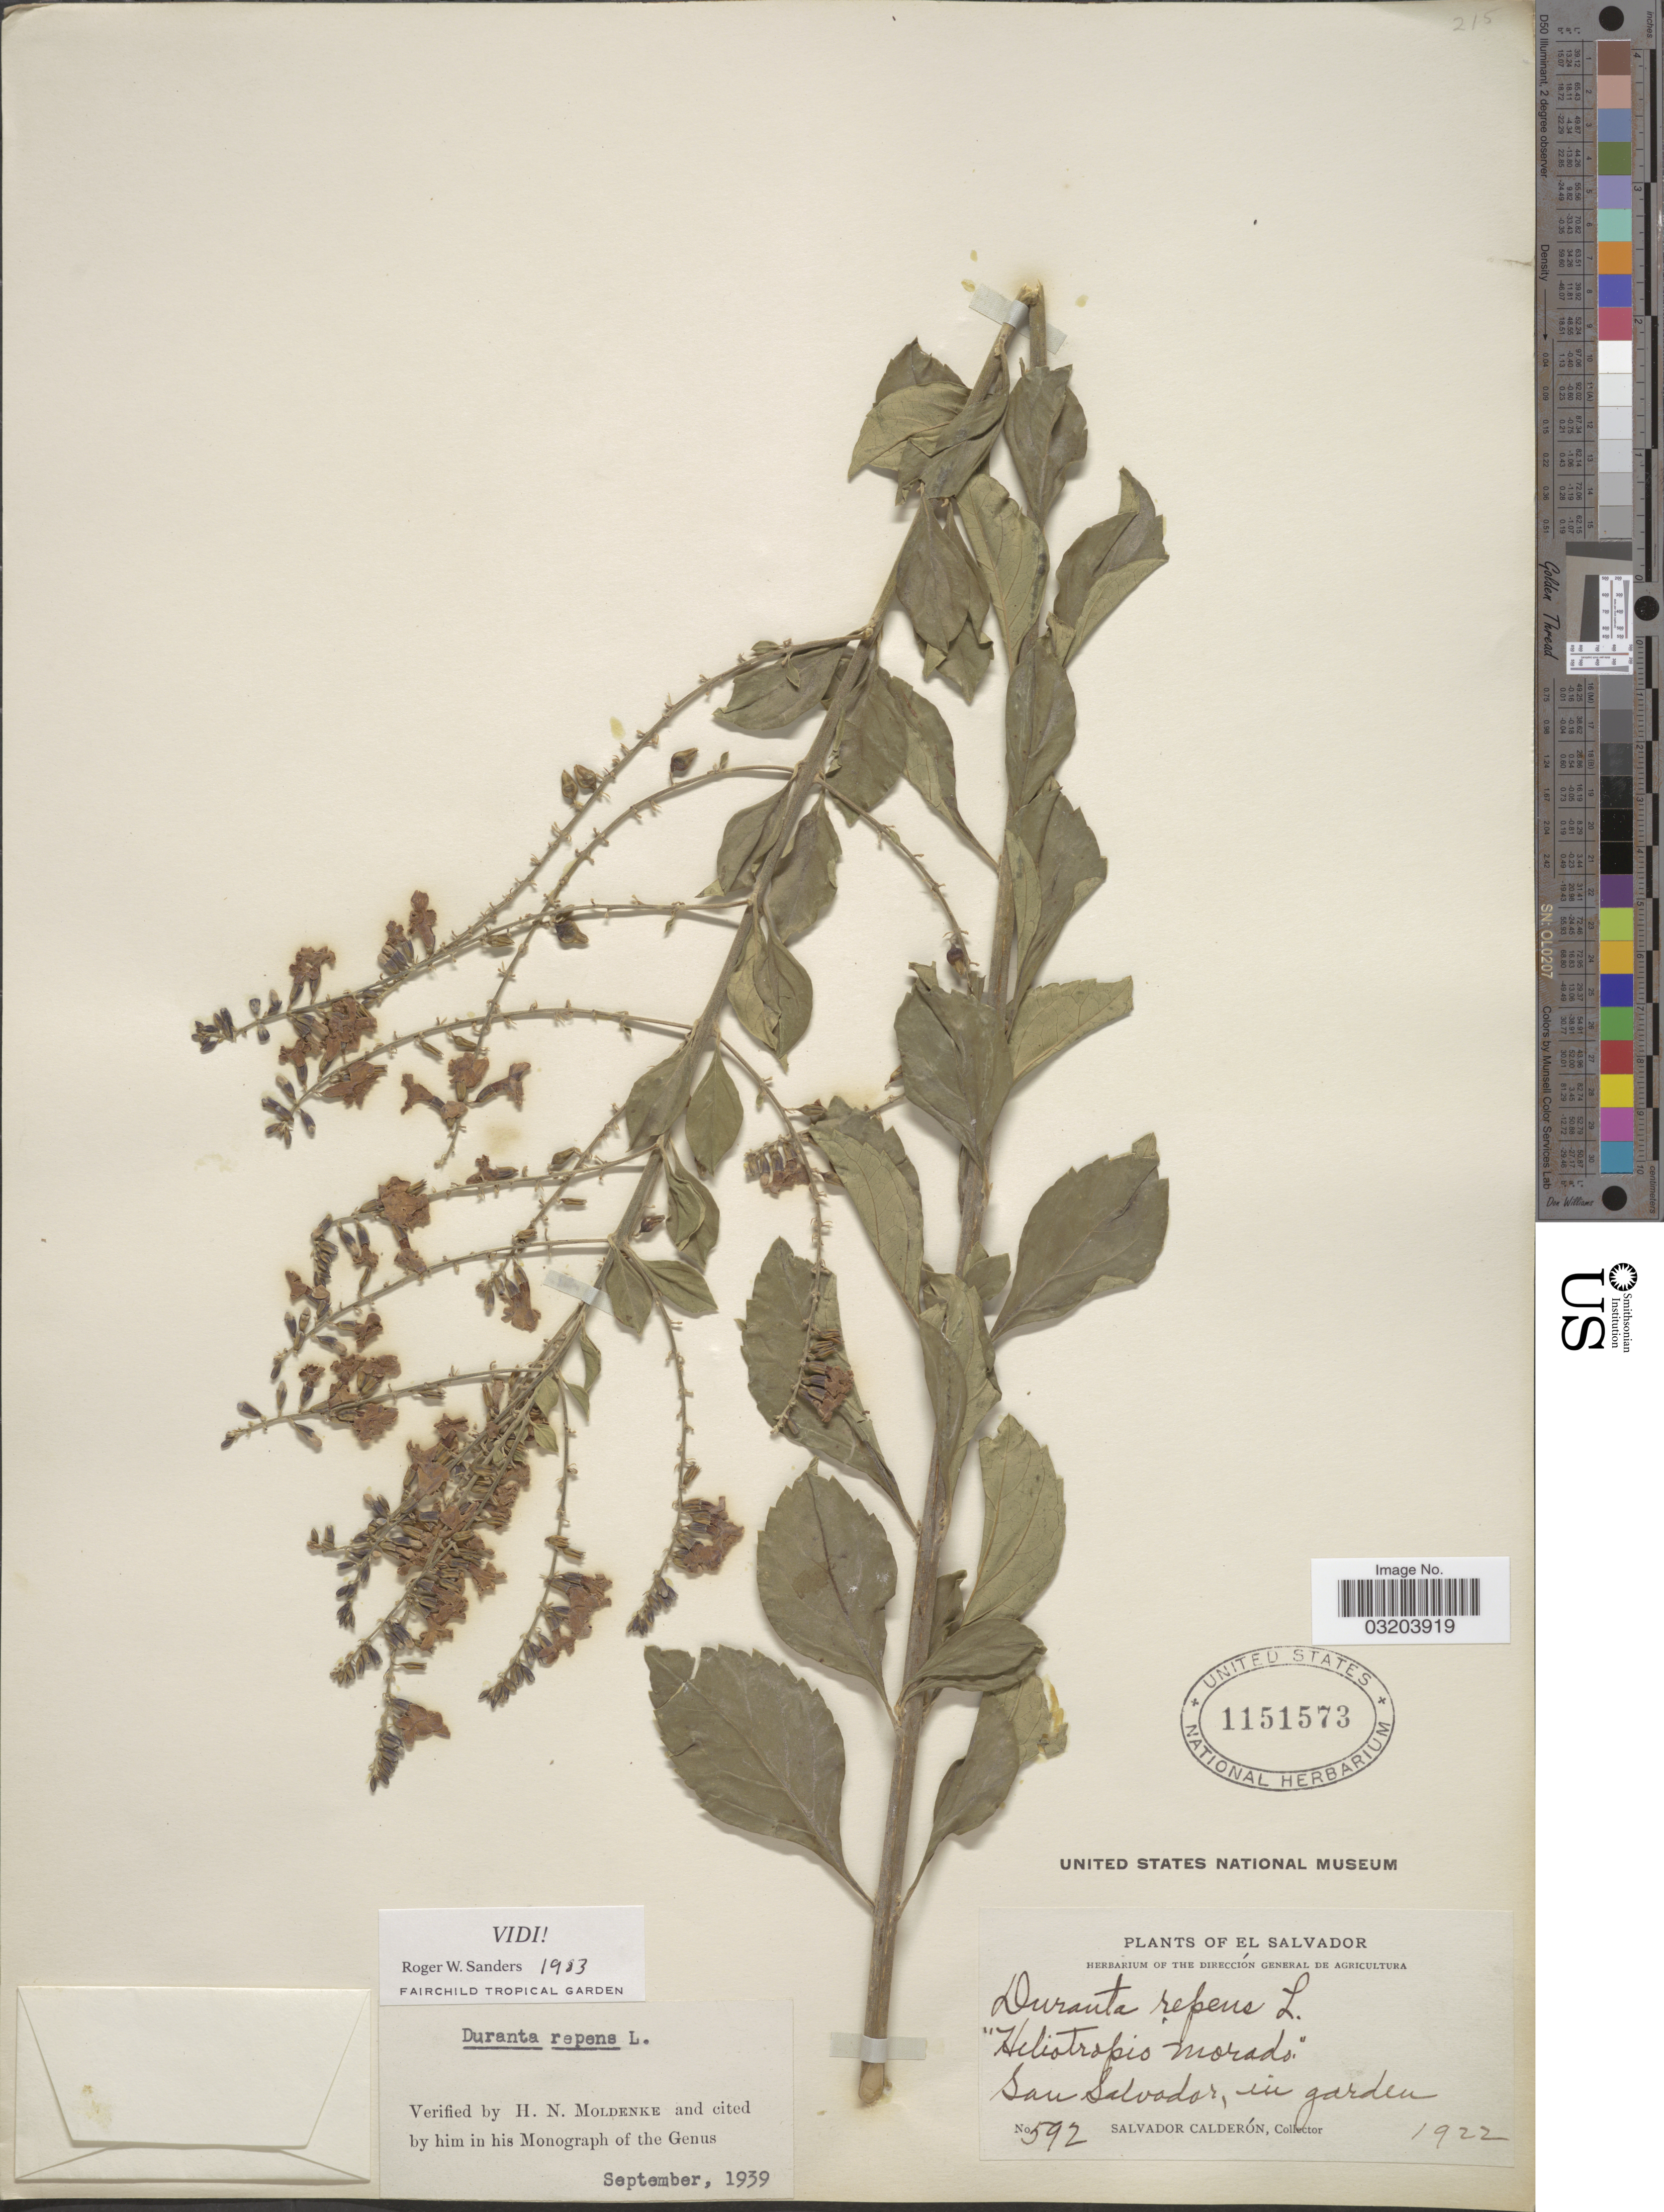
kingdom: Plantae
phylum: Tracheophyta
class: Magnoliopsida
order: Lamiales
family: Verbenaceae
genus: Duranta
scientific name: Duranta erecta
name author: L.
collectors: S. Calderón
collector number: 592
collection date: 1922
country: Bahamas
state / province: San Salvador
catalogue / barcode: US 1151573